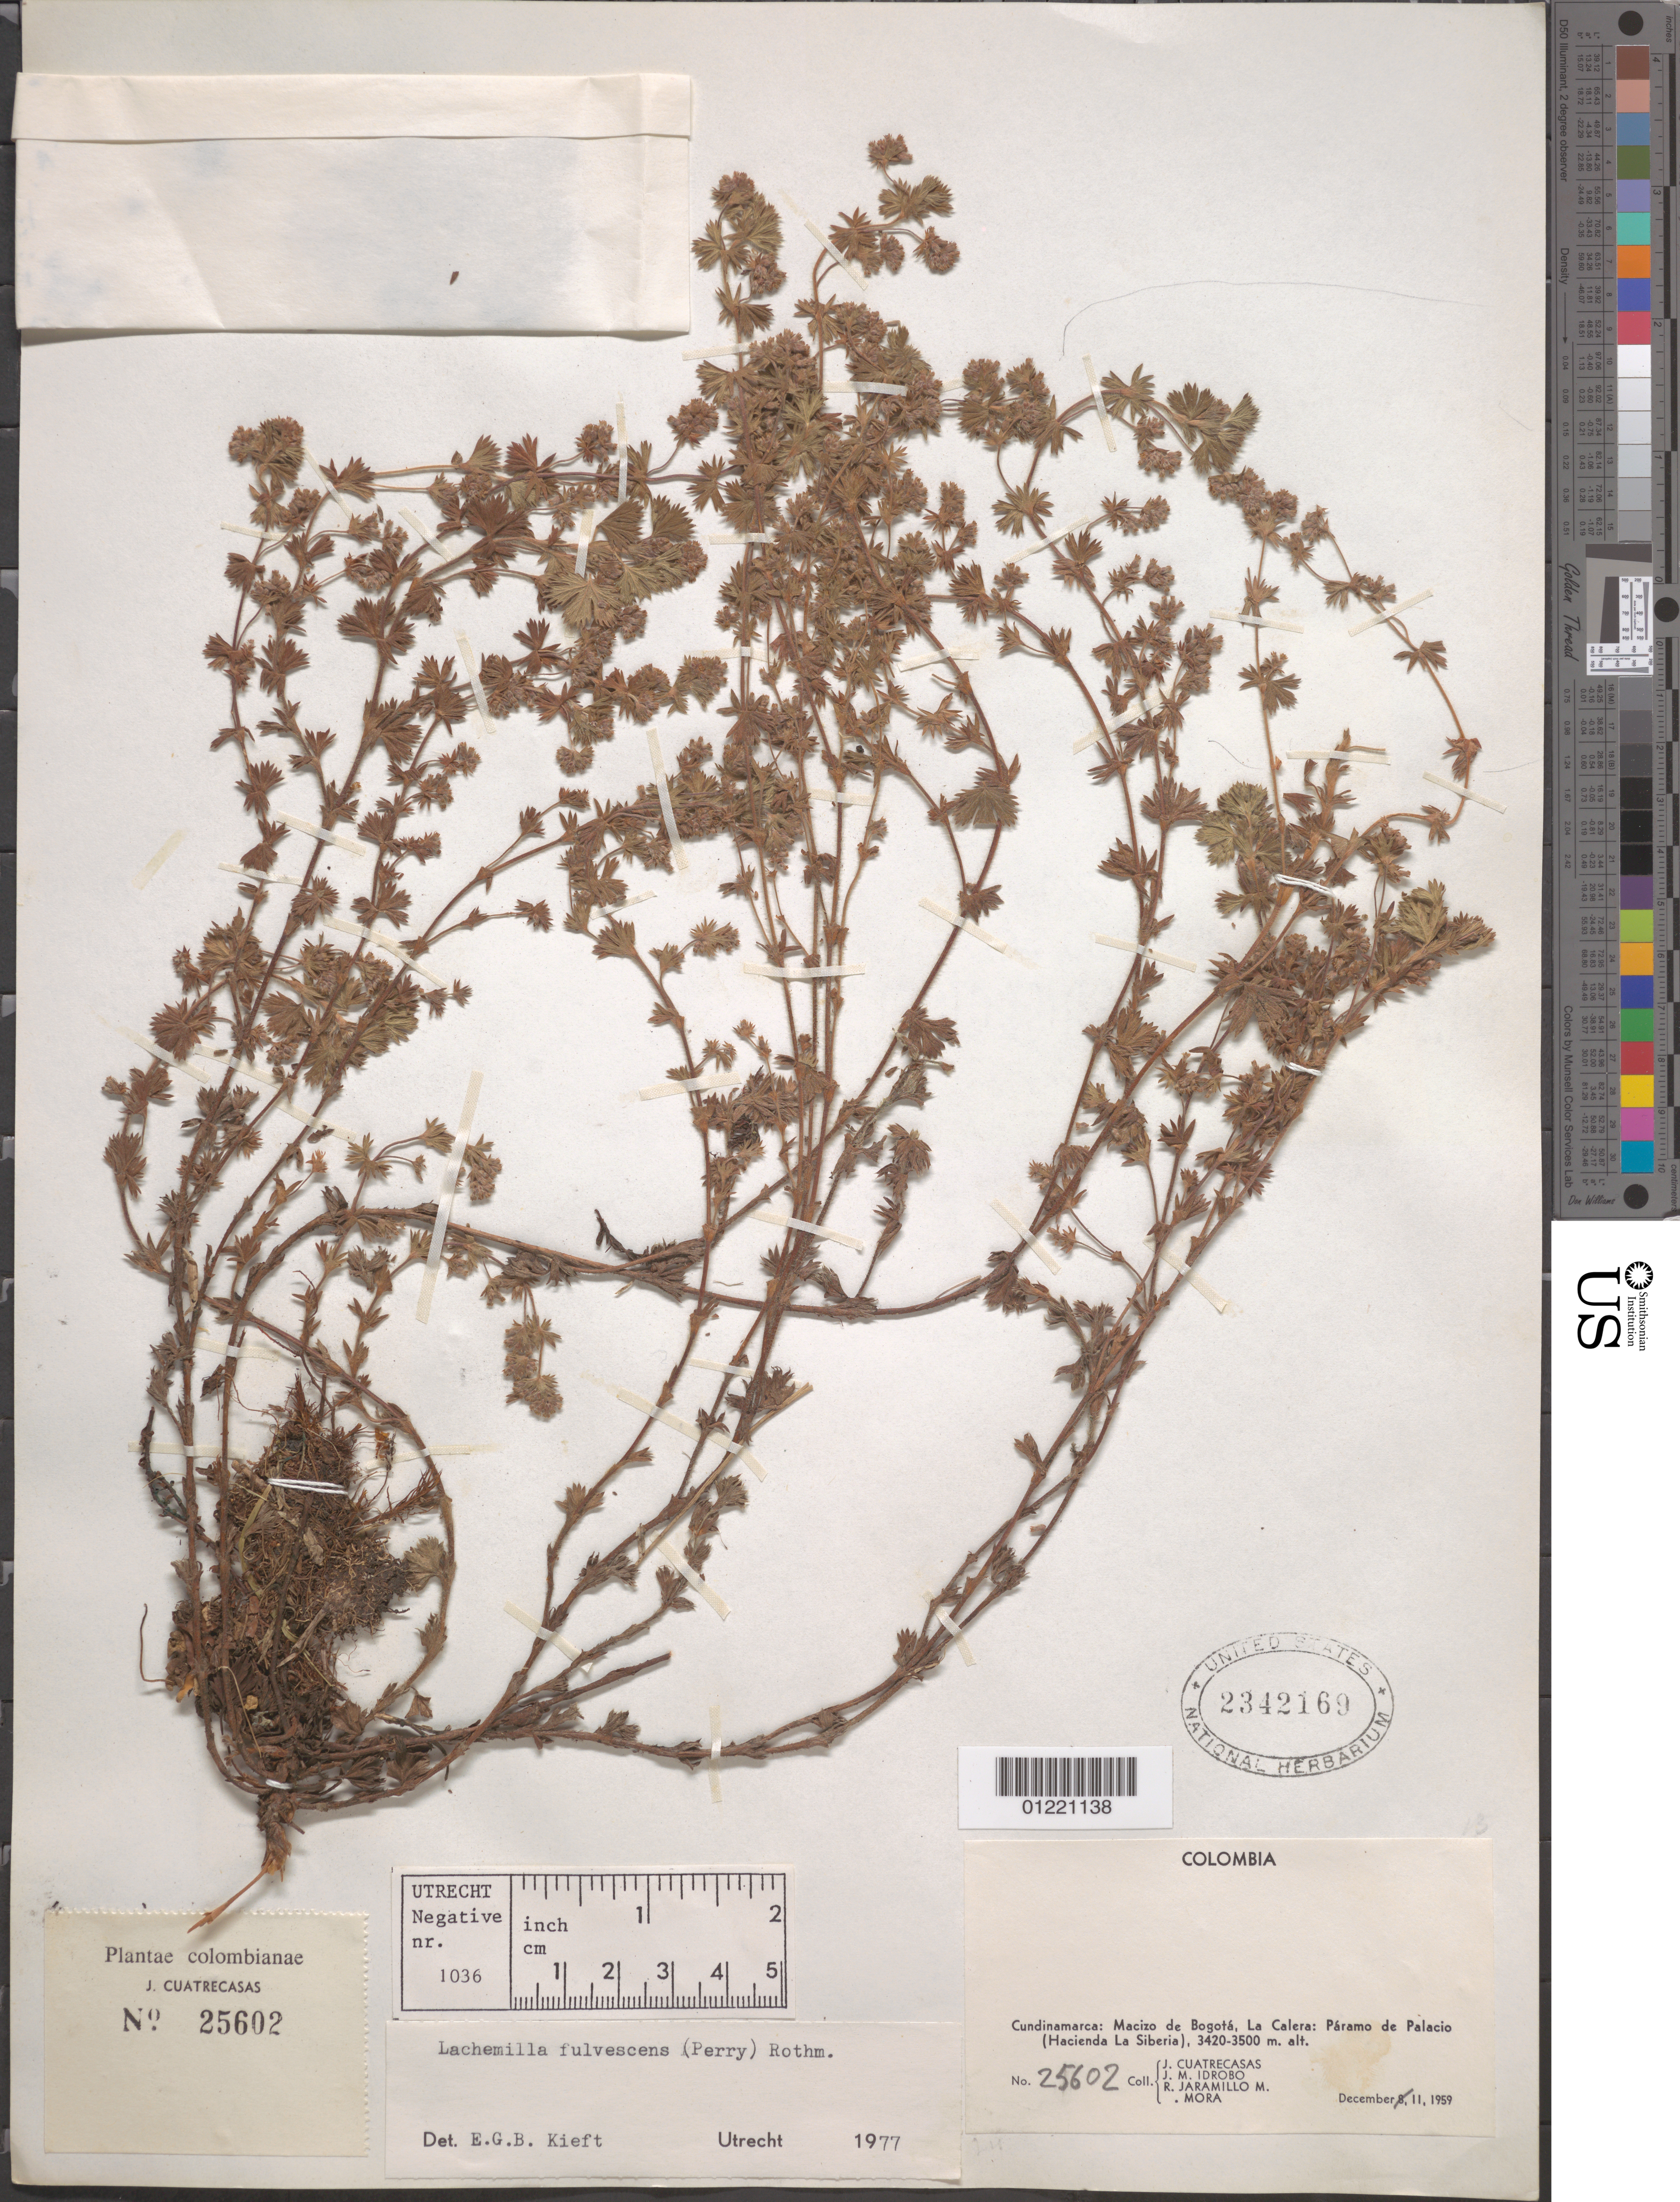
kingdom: Plantae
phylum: Tracheophyta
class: Magnoliopsida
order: Rosales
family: Rosaceae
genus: Lachemilla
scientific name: Lachemilla fulvescens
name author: (L.M. Perry) Rothm.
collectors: J. Cuatrecasas, J. M. Idrobo, R. Jaramillo M. & L. E. Mora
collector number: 25602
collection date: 1959-12-11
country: Colombia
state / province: Cundinamarca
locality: Macizo de Bogota, La Calera: Paramo de Palacio (Hacienda La Siberia)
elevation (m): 3420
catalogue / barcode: US 2342169